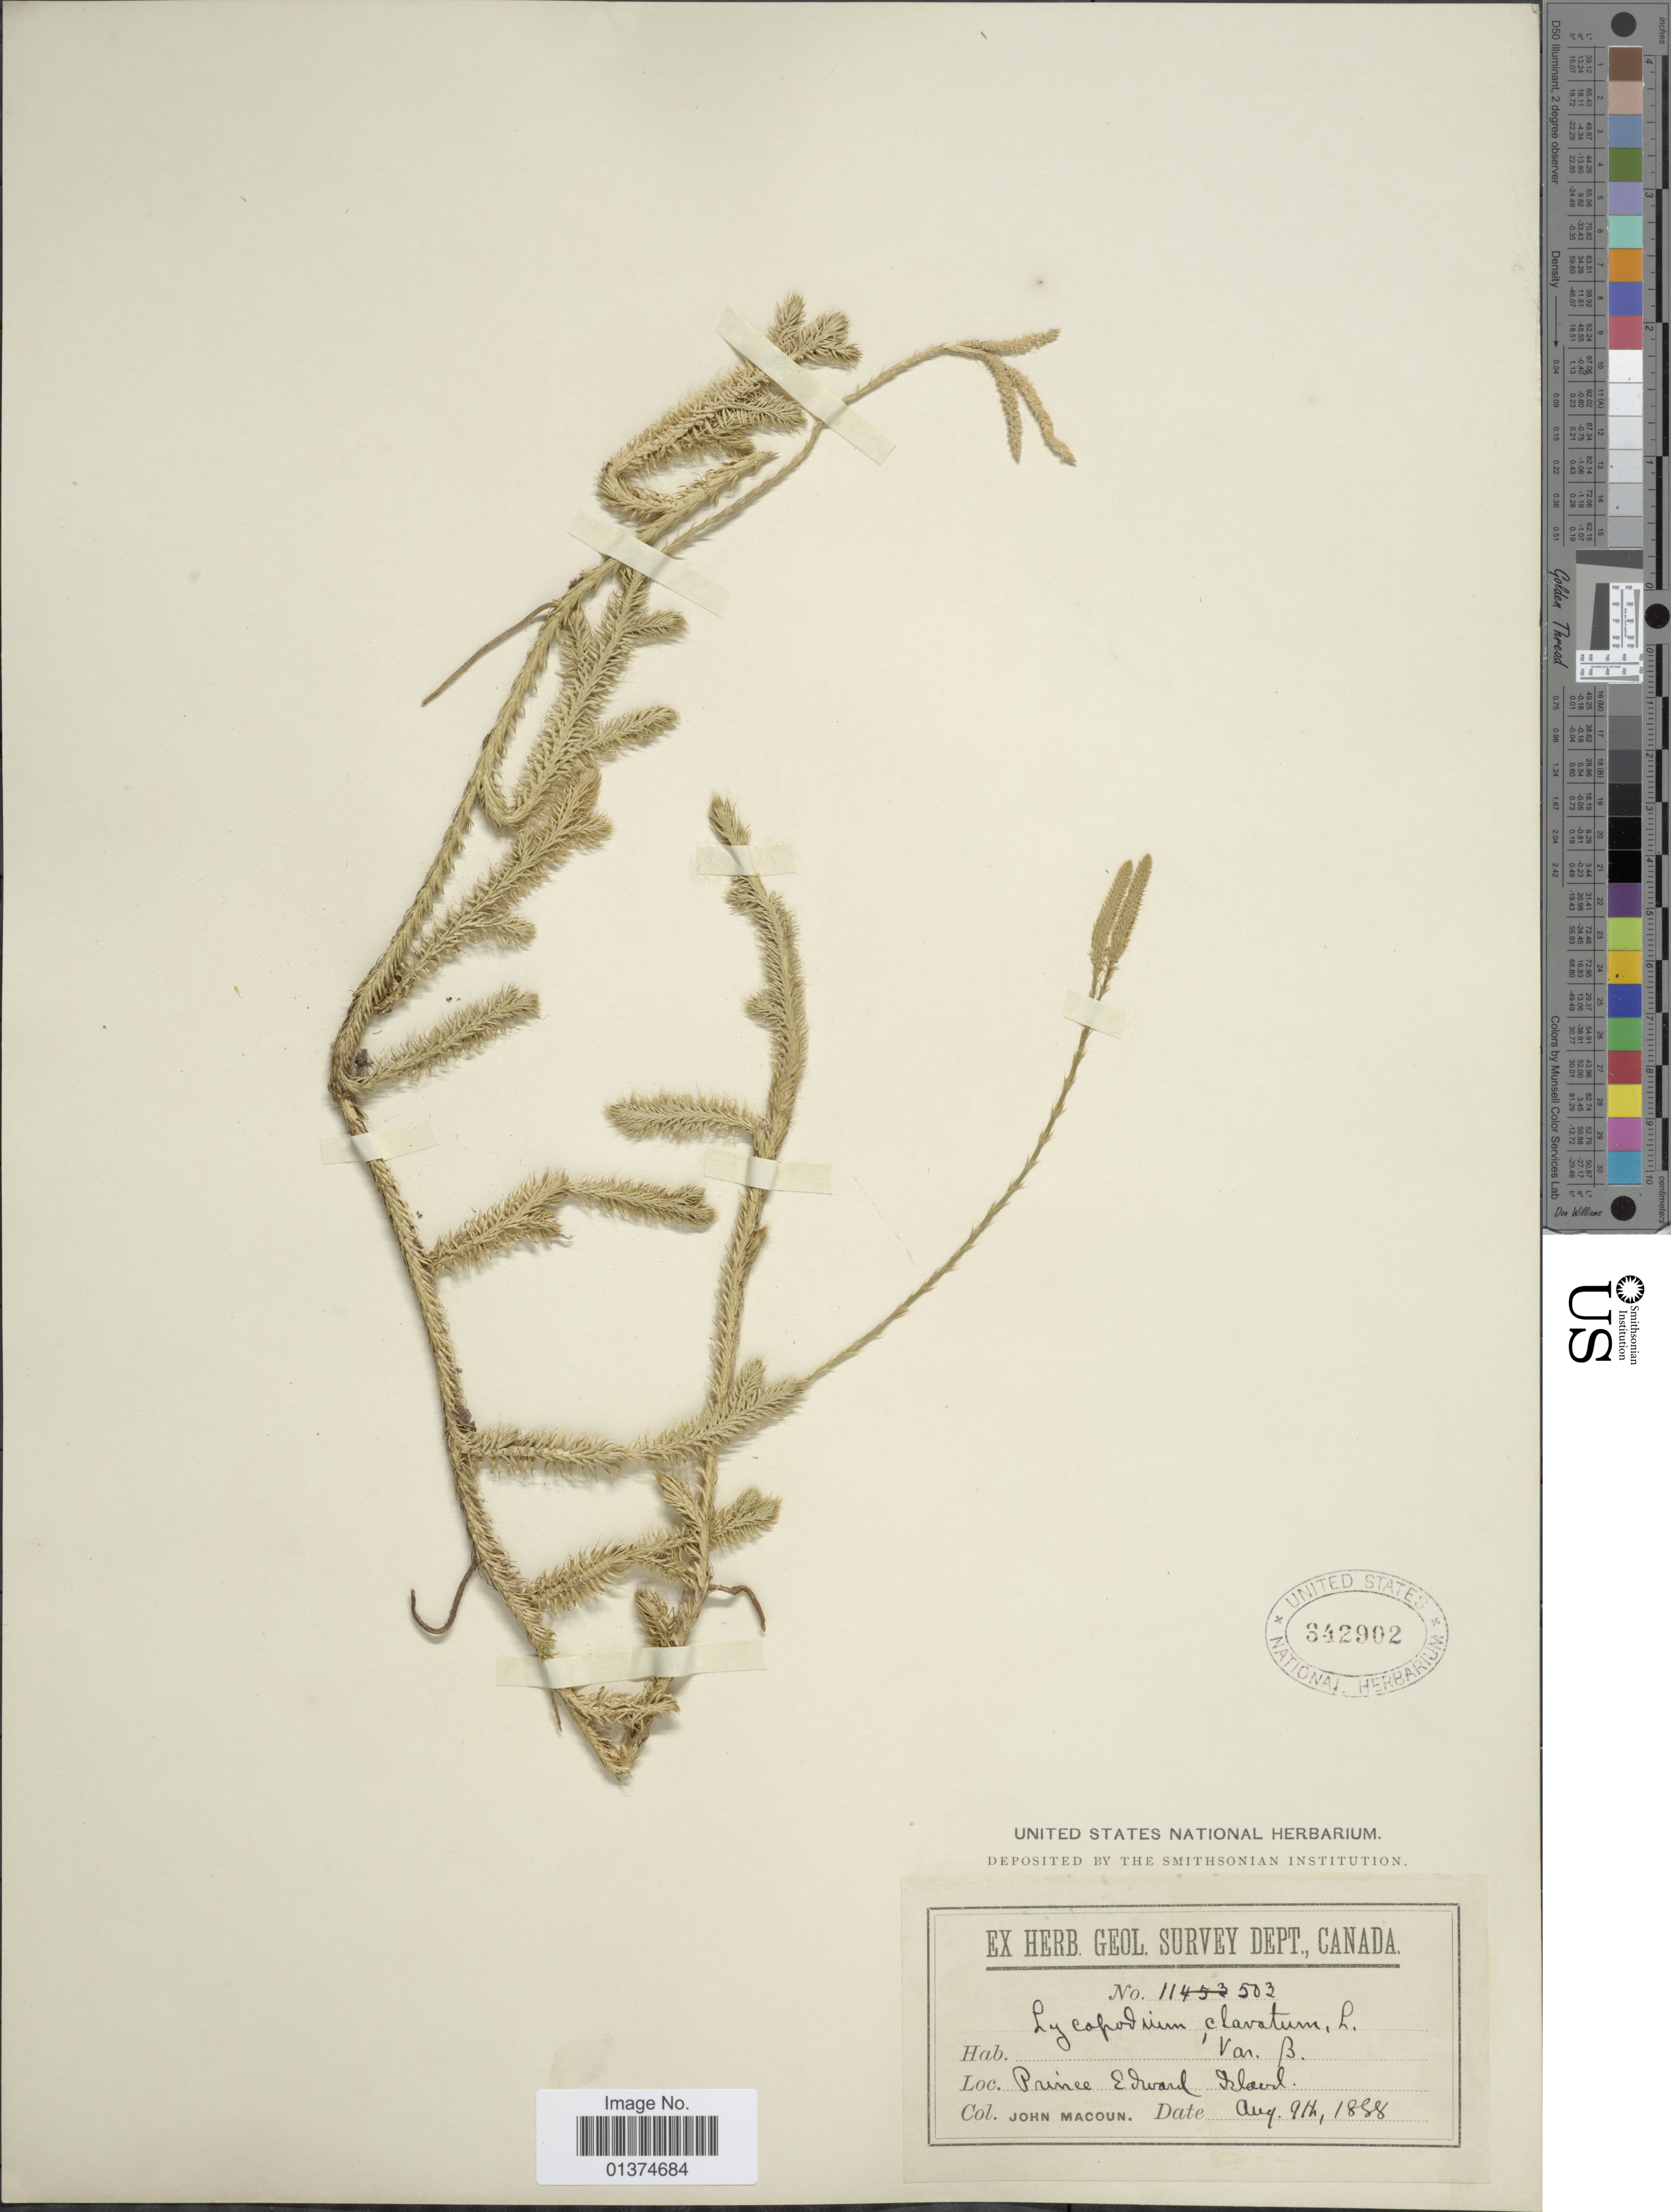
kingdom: Plantae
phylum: Tracheophyta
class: Lycopodiopsida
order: Lycopodiales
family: Lycopodiaceae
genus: Lycopodium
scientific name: Lycopodium clavatum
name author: L.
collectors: J. Macoun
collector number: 503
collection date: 1899-08-09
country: Canada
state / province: Prince Edward Island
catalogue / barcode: US 342902